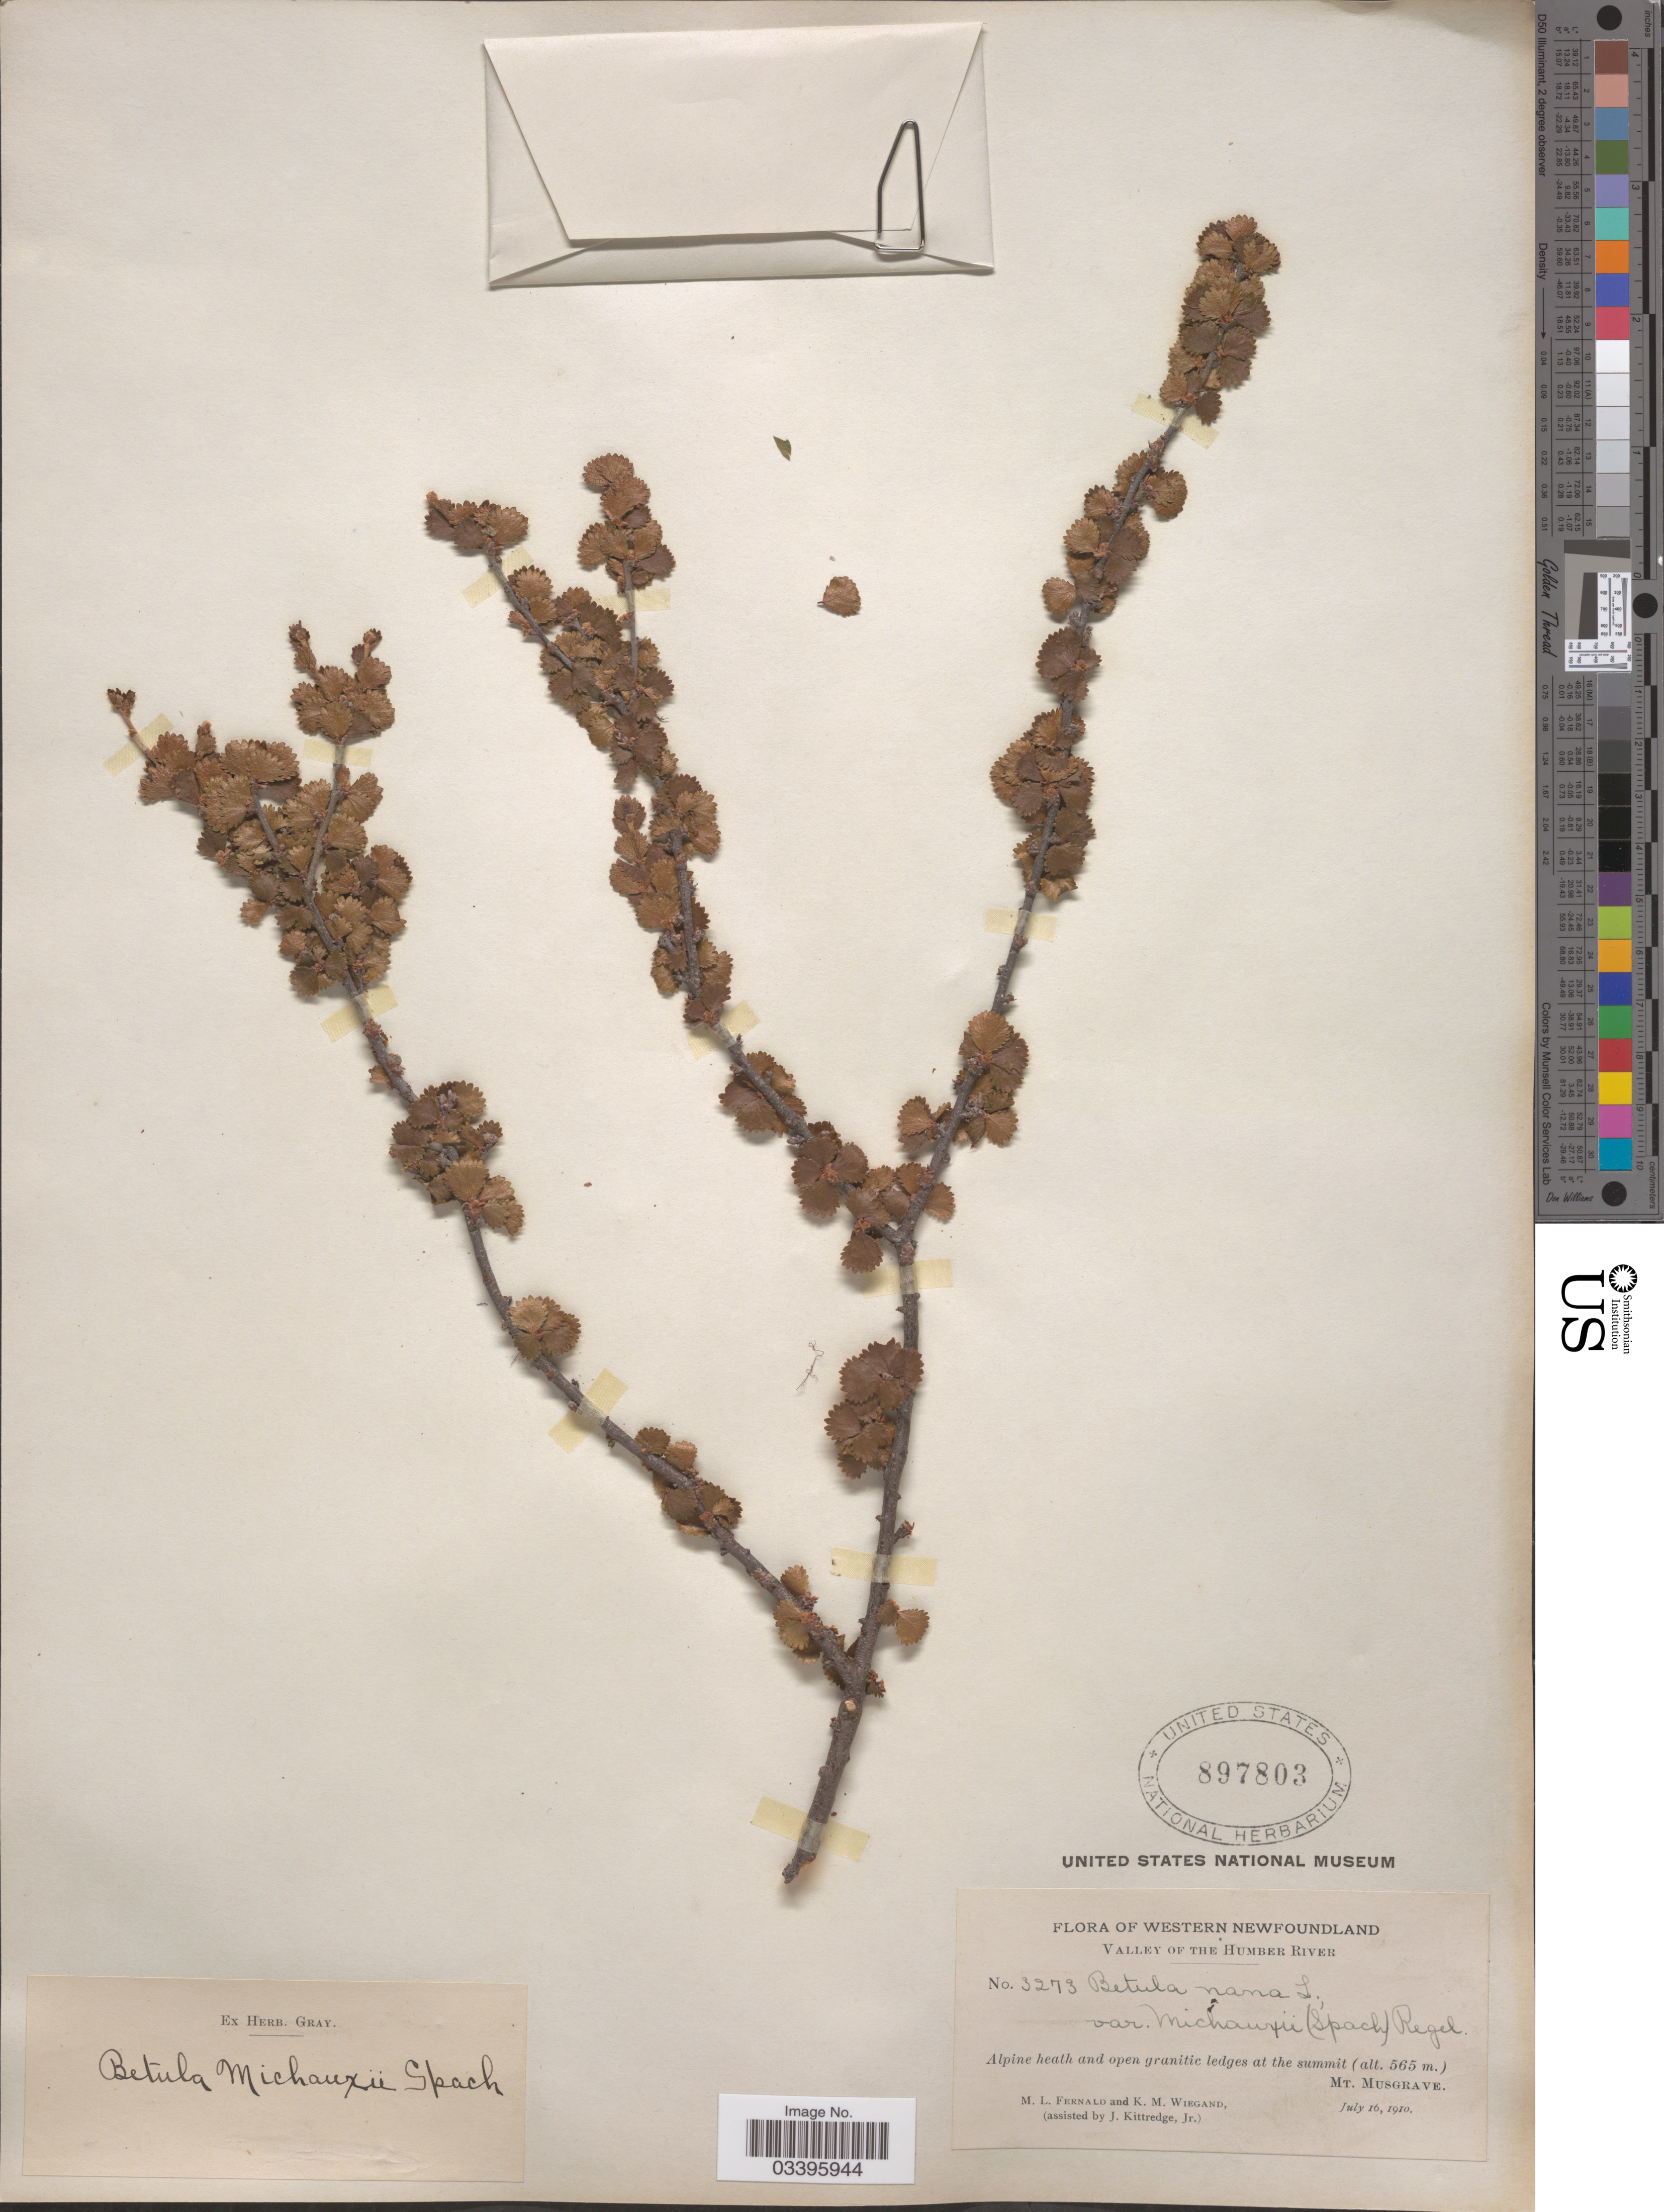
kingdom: Plantae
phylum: Tracheophyta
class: Magnoliopsida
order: Fagales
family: Betulaceae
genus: Betula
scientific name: Betula michauxii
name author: Spach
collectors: M. L. Fernald, K. M. Wiegand & J. Kittredge Jr.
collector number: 3273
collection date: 1910-07-16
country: Canada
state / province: Newfoundland and Labrador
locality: Western Newfoundland. Valley of the Humber River. Alpine heath and open granitic ledges at the summit. Mt. Musgrave.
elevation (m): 565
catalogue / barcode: US 897803